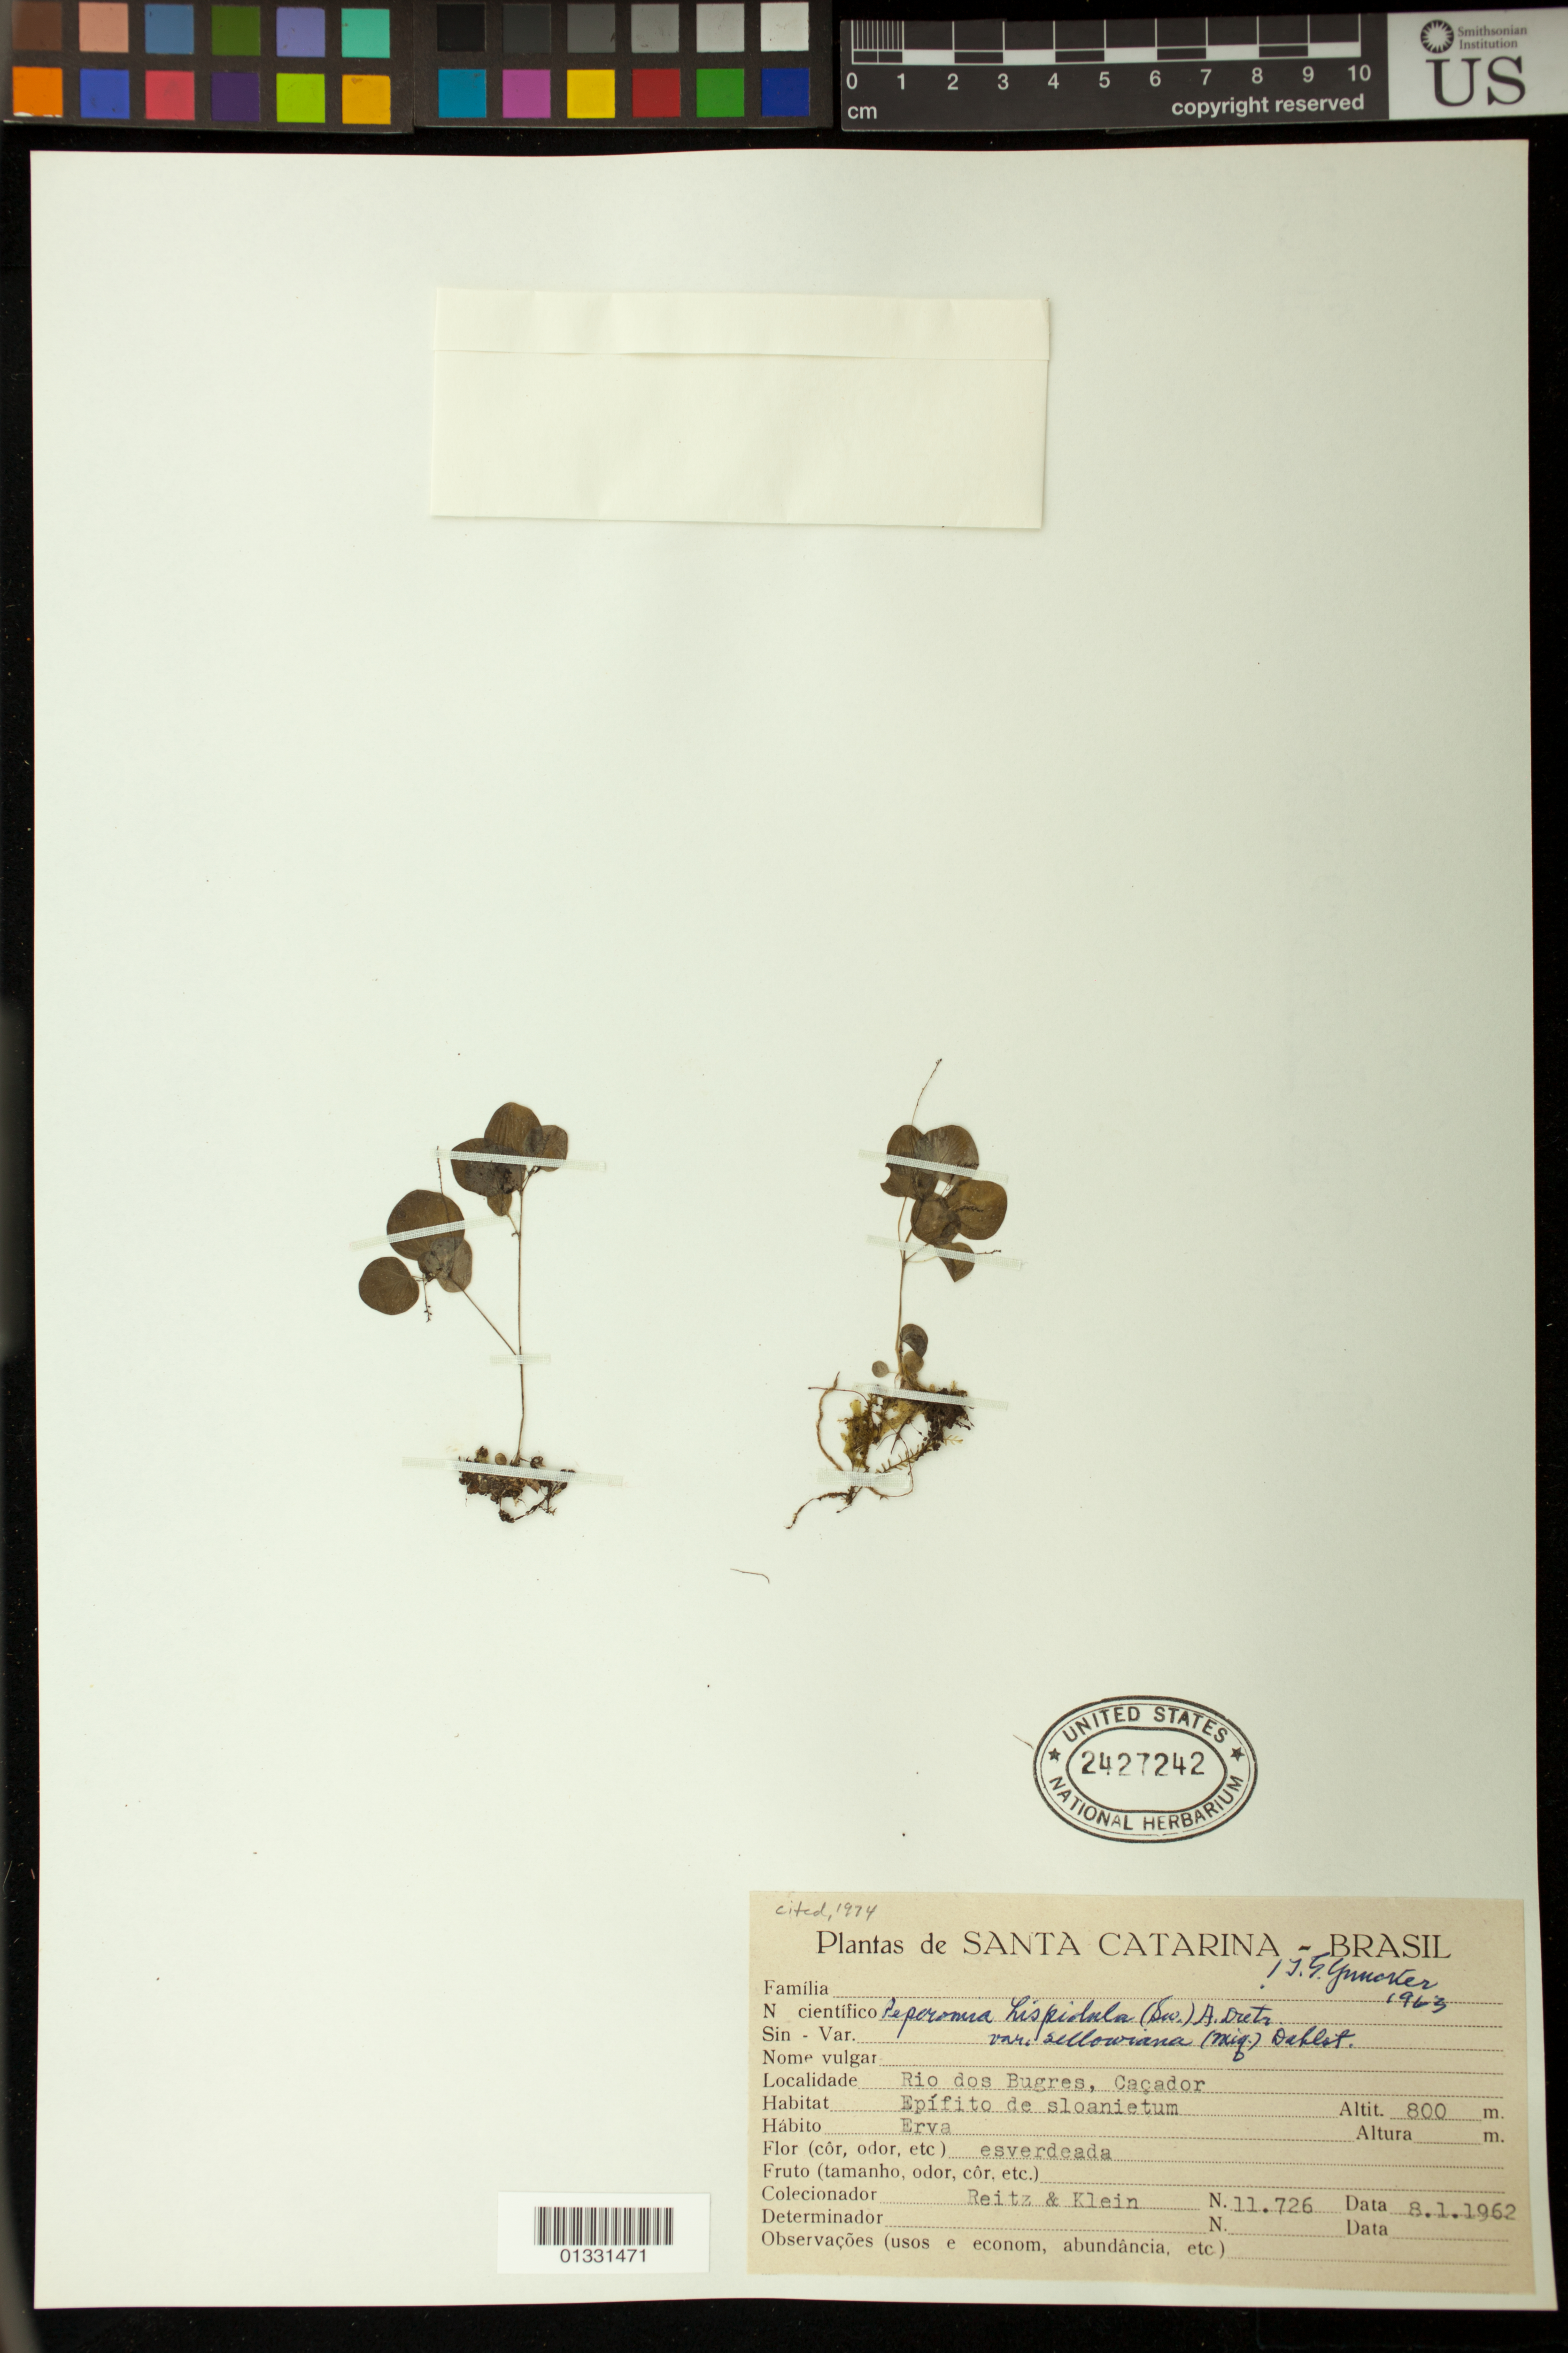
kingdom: Plantae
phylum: Tracheophyta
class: Magnoliopsida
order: Piperales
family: Piperaceae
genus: Peperomia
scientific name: Peperomia hispidula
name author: (Sw.) A. Dietr.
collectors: R. Reitz & D. Klein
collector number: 11726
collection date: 1962-01-08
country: Brazil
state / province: Santa Catarina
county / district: Caçador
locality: Rio dos Bugres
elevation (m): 800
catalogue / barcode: US 2427242